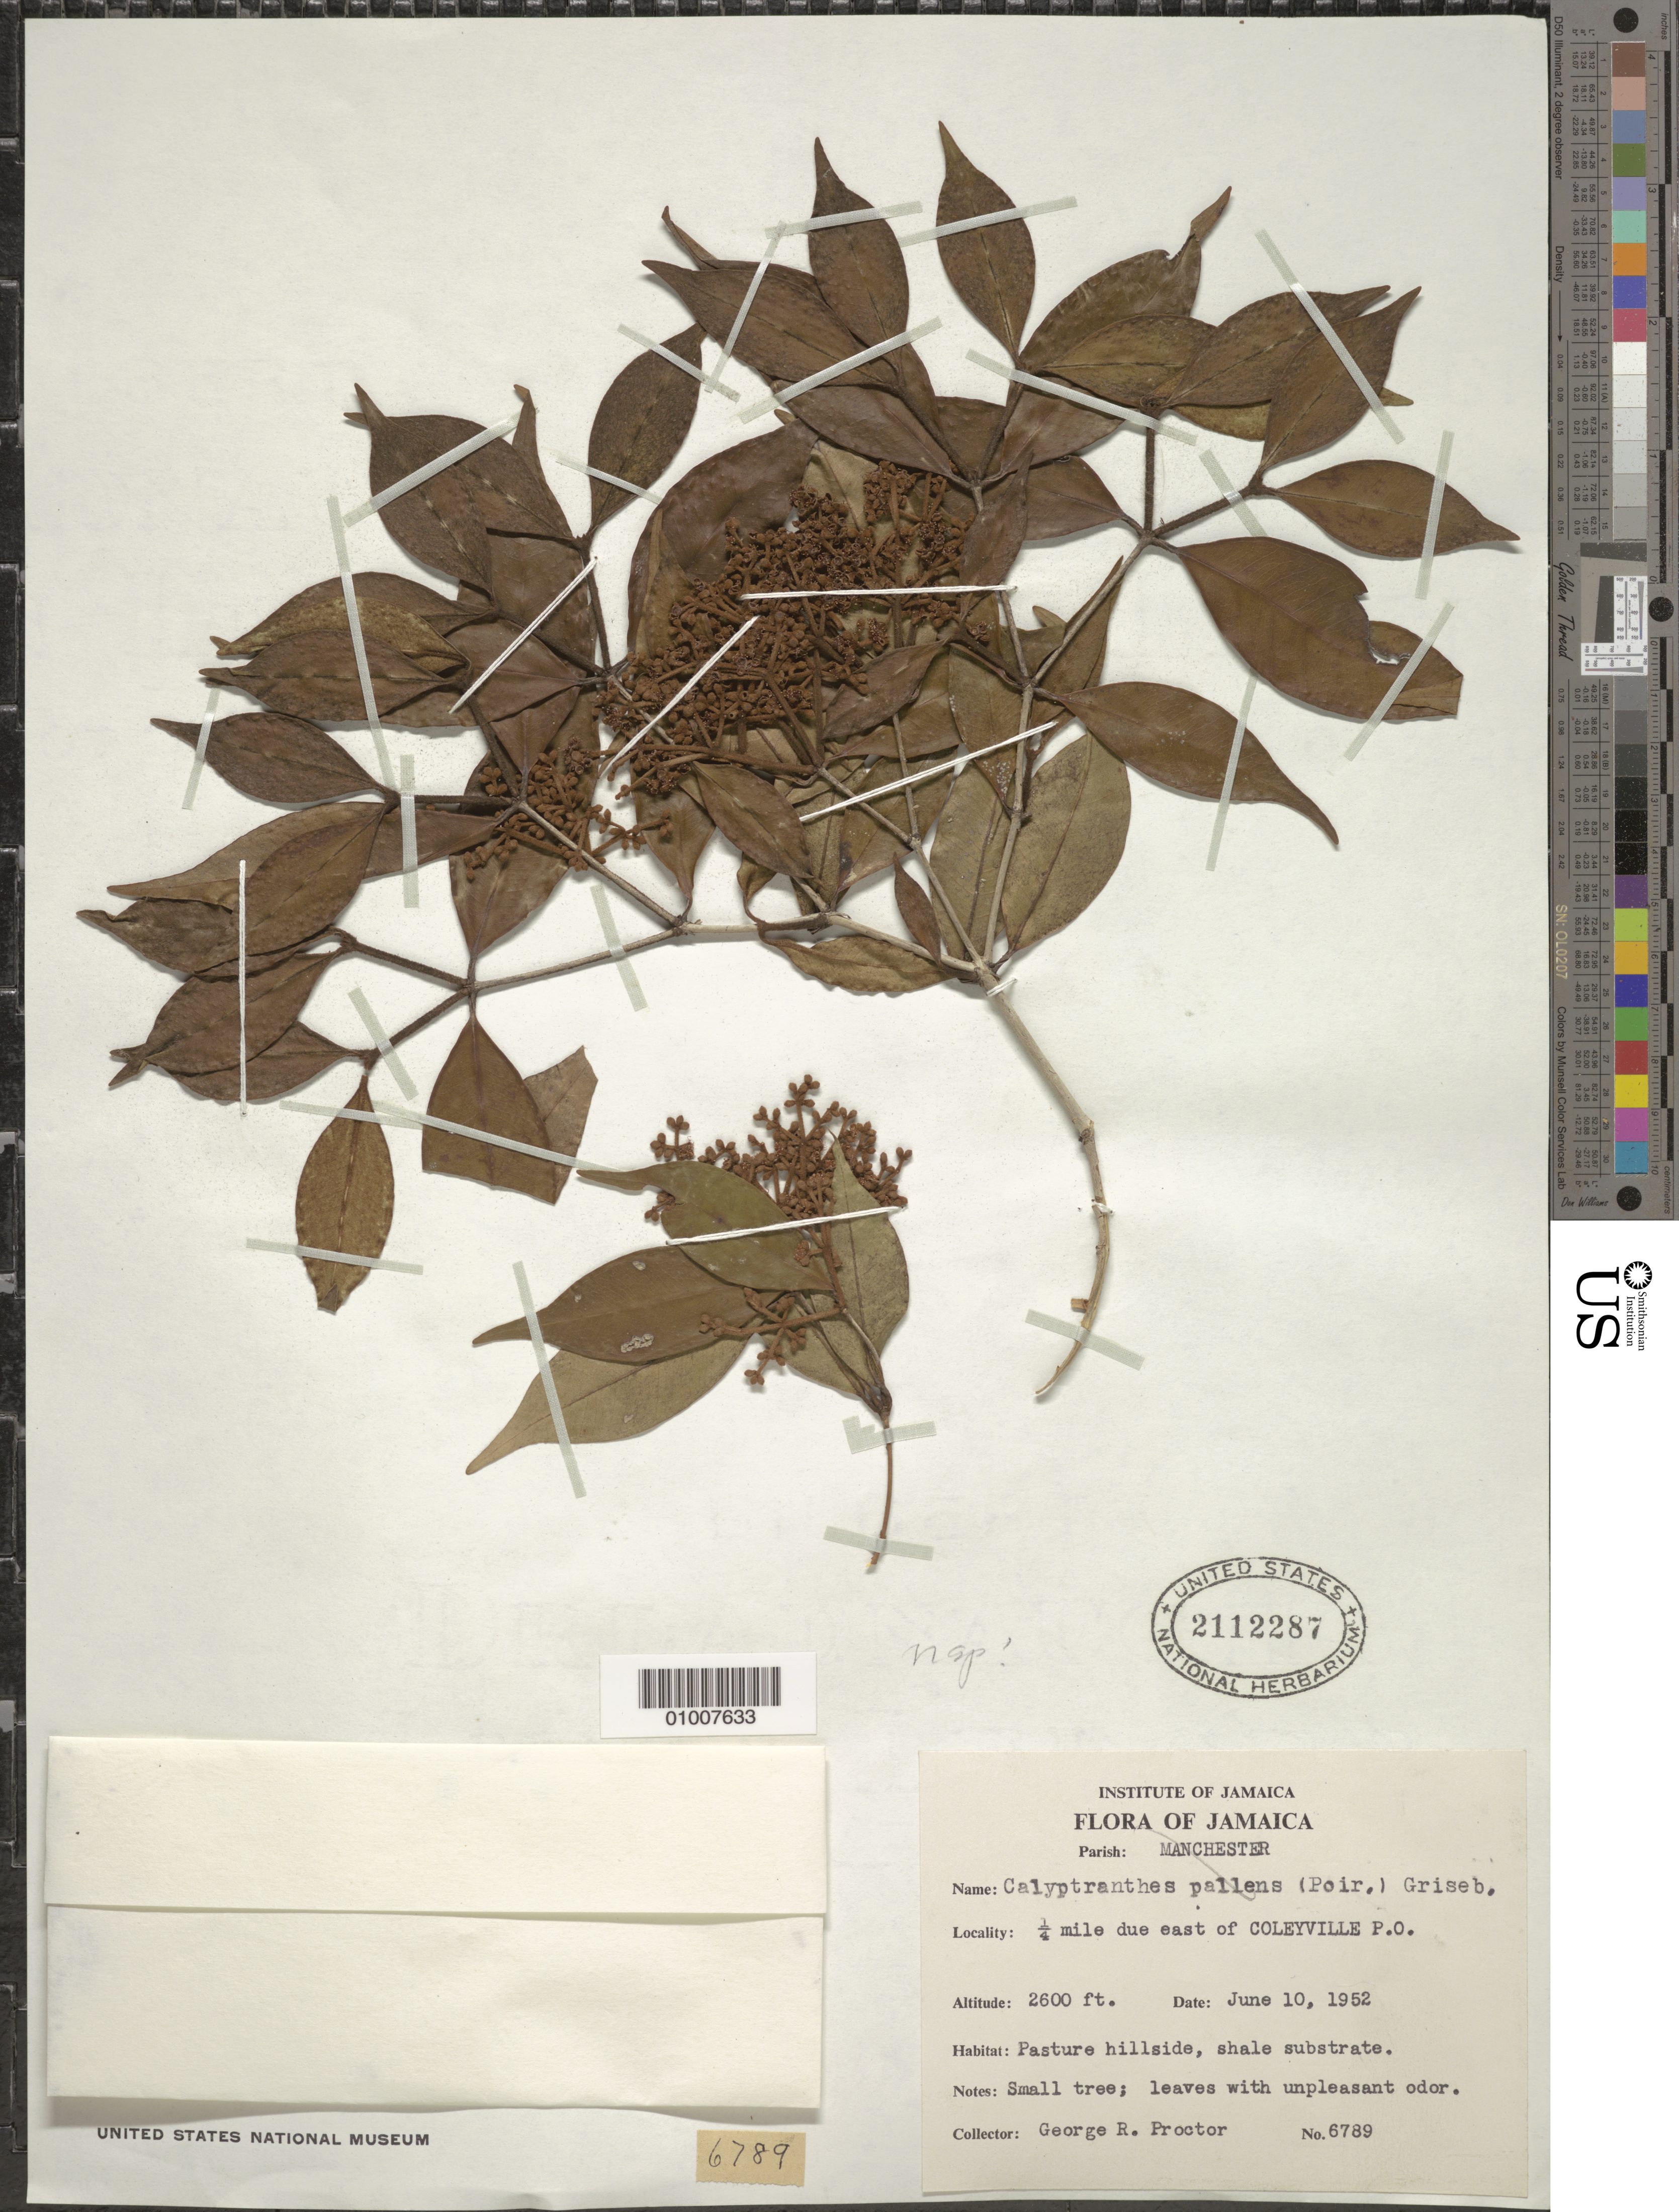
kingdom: Plantae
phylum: Tracheophyta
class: Magnoliopsida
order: Myrtales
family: Myrtaceae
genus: Myrcia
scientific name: Myrcia sp.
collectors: G. R. Proctor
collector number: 6789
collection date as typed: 10 Jun 1952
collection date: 1952-06-10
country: Jamaica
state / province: Manchester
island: Jamaica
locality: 1.4 mile due east of Coleyville P.O.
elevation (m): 792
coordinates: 0 N, 0 E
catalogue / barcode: US 2112287